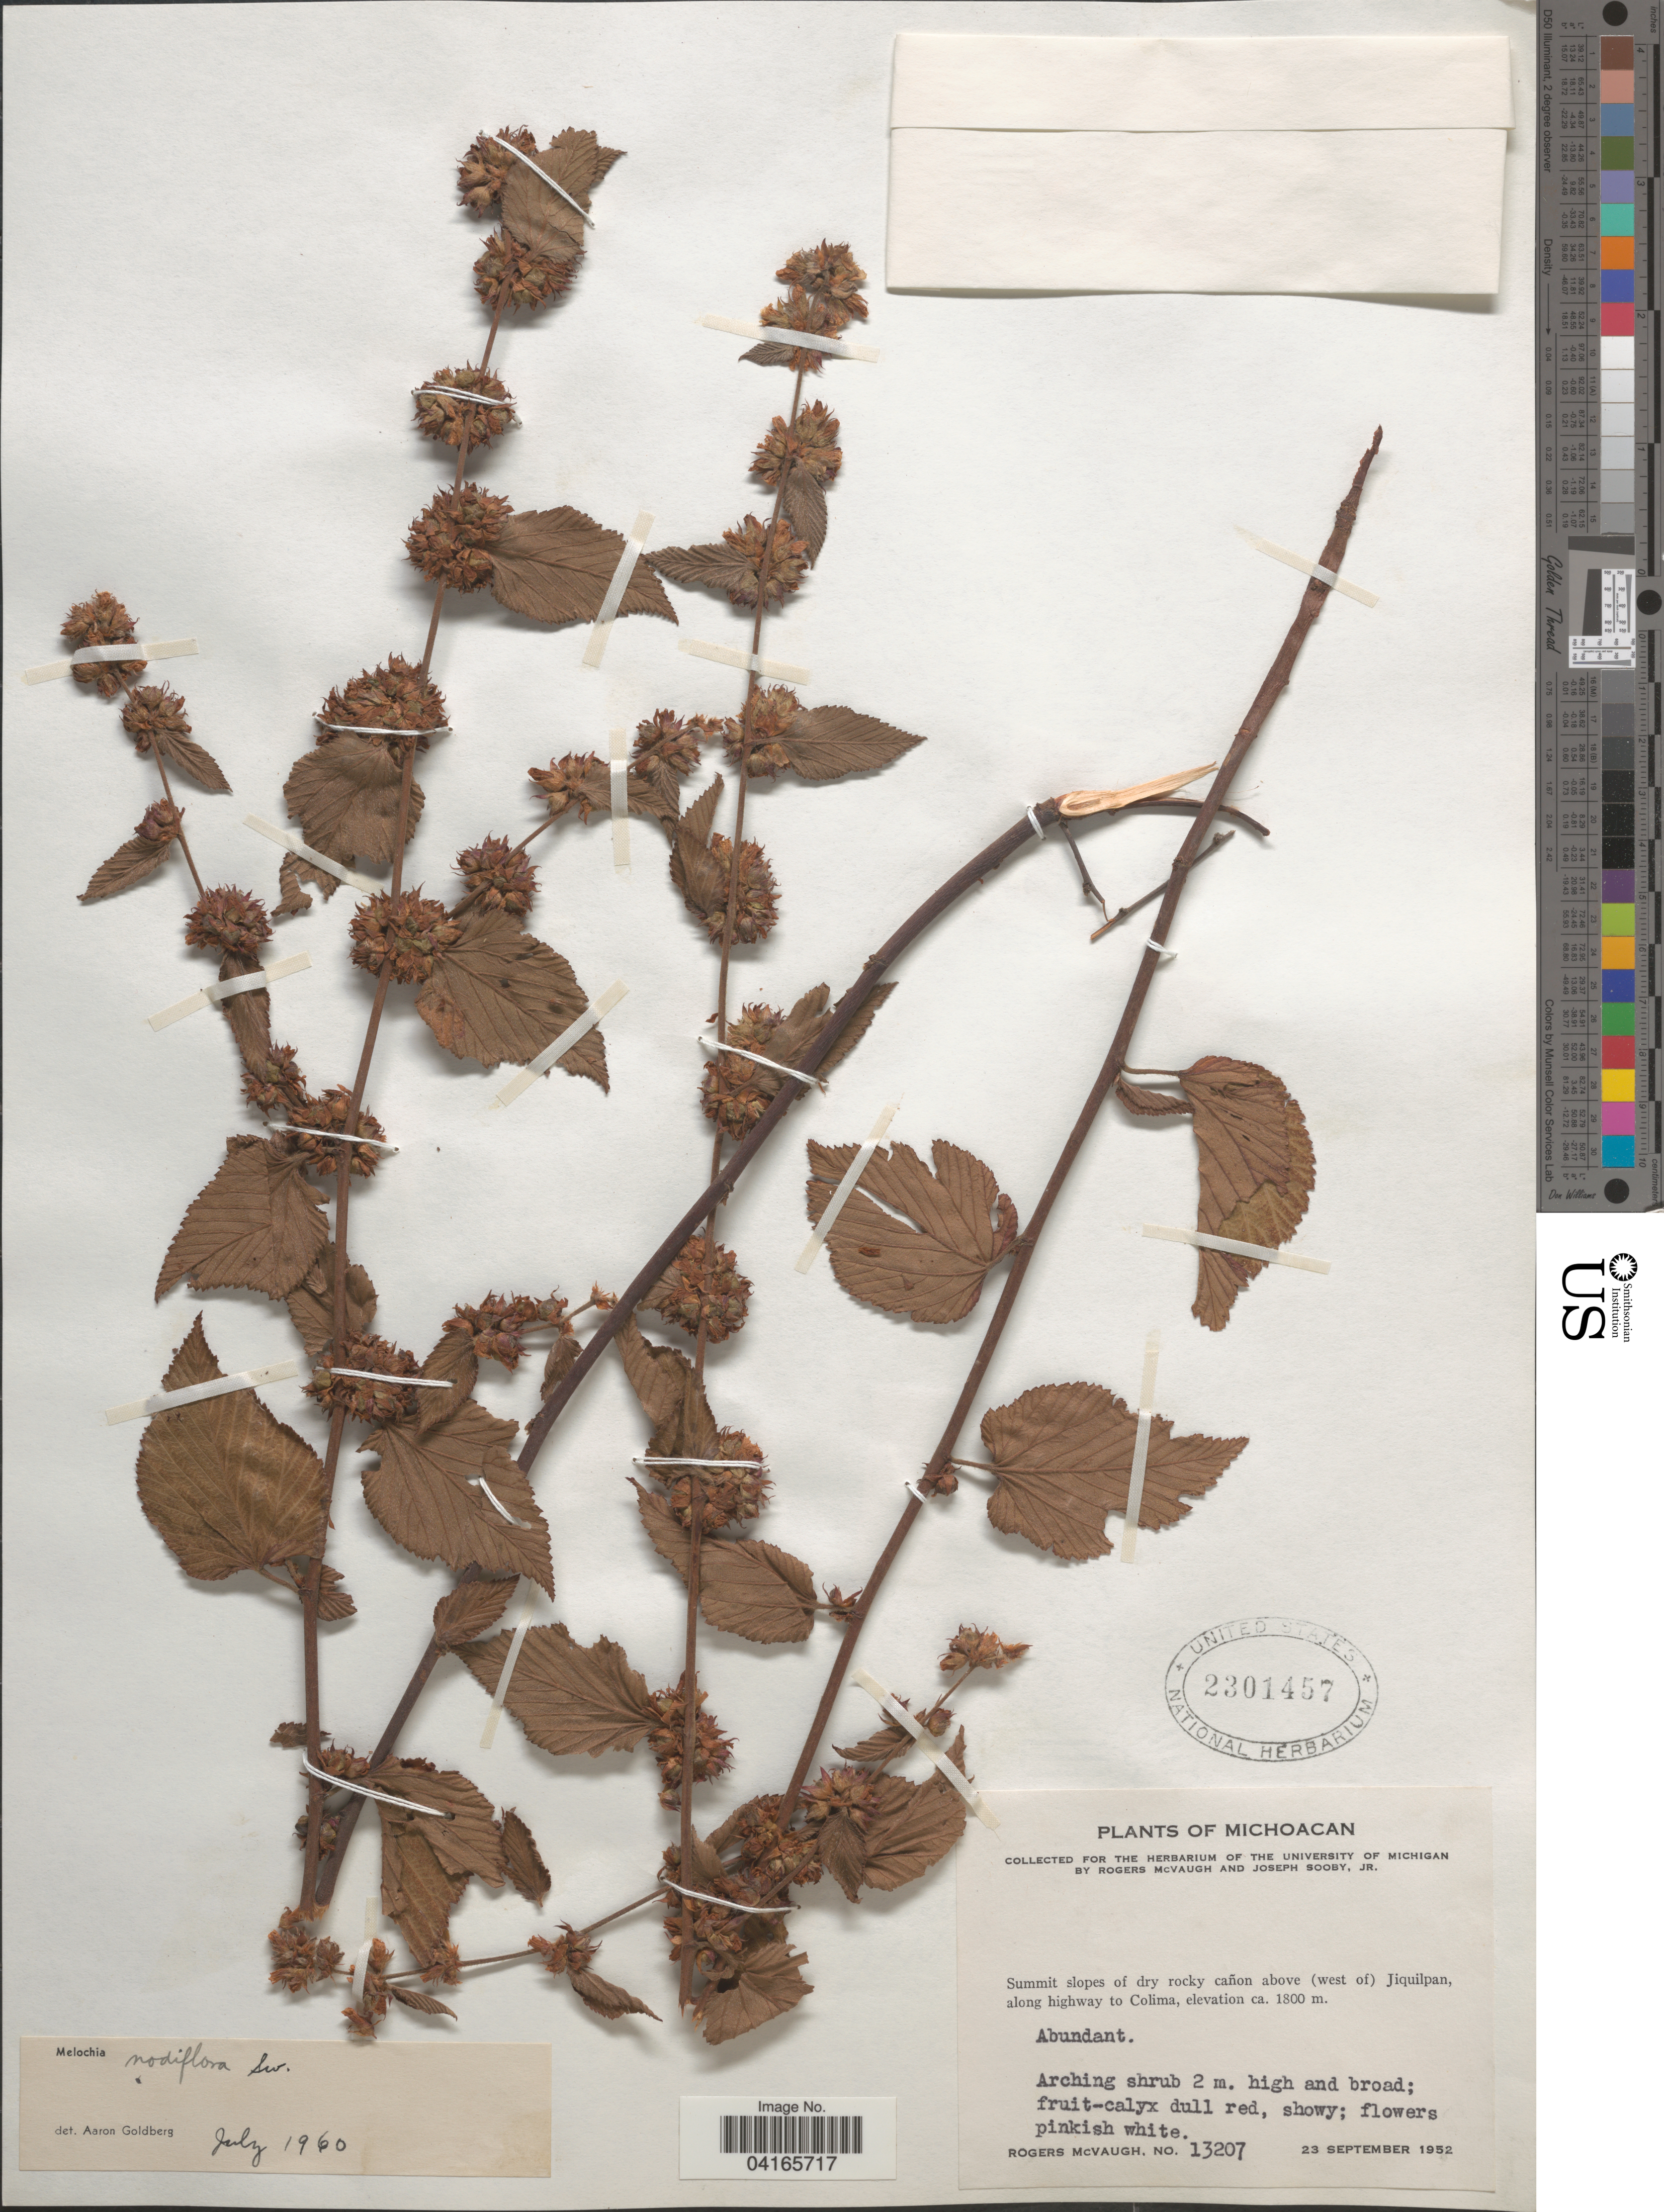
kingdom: Plantae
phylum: Tracheophyta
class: Magnoliopsida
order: Malvales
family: Malvaceae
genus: Melochia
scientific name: Melochia nodiflora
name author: Sw.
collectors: R. McVaugh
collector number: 13207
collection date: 1952-09-23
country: Mexico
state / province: Michoacán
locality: Summit slopes of dry rocky cañon above (west of) Jiquilpan, along highway to Colima.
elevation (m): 1800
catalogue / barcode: US 2301457